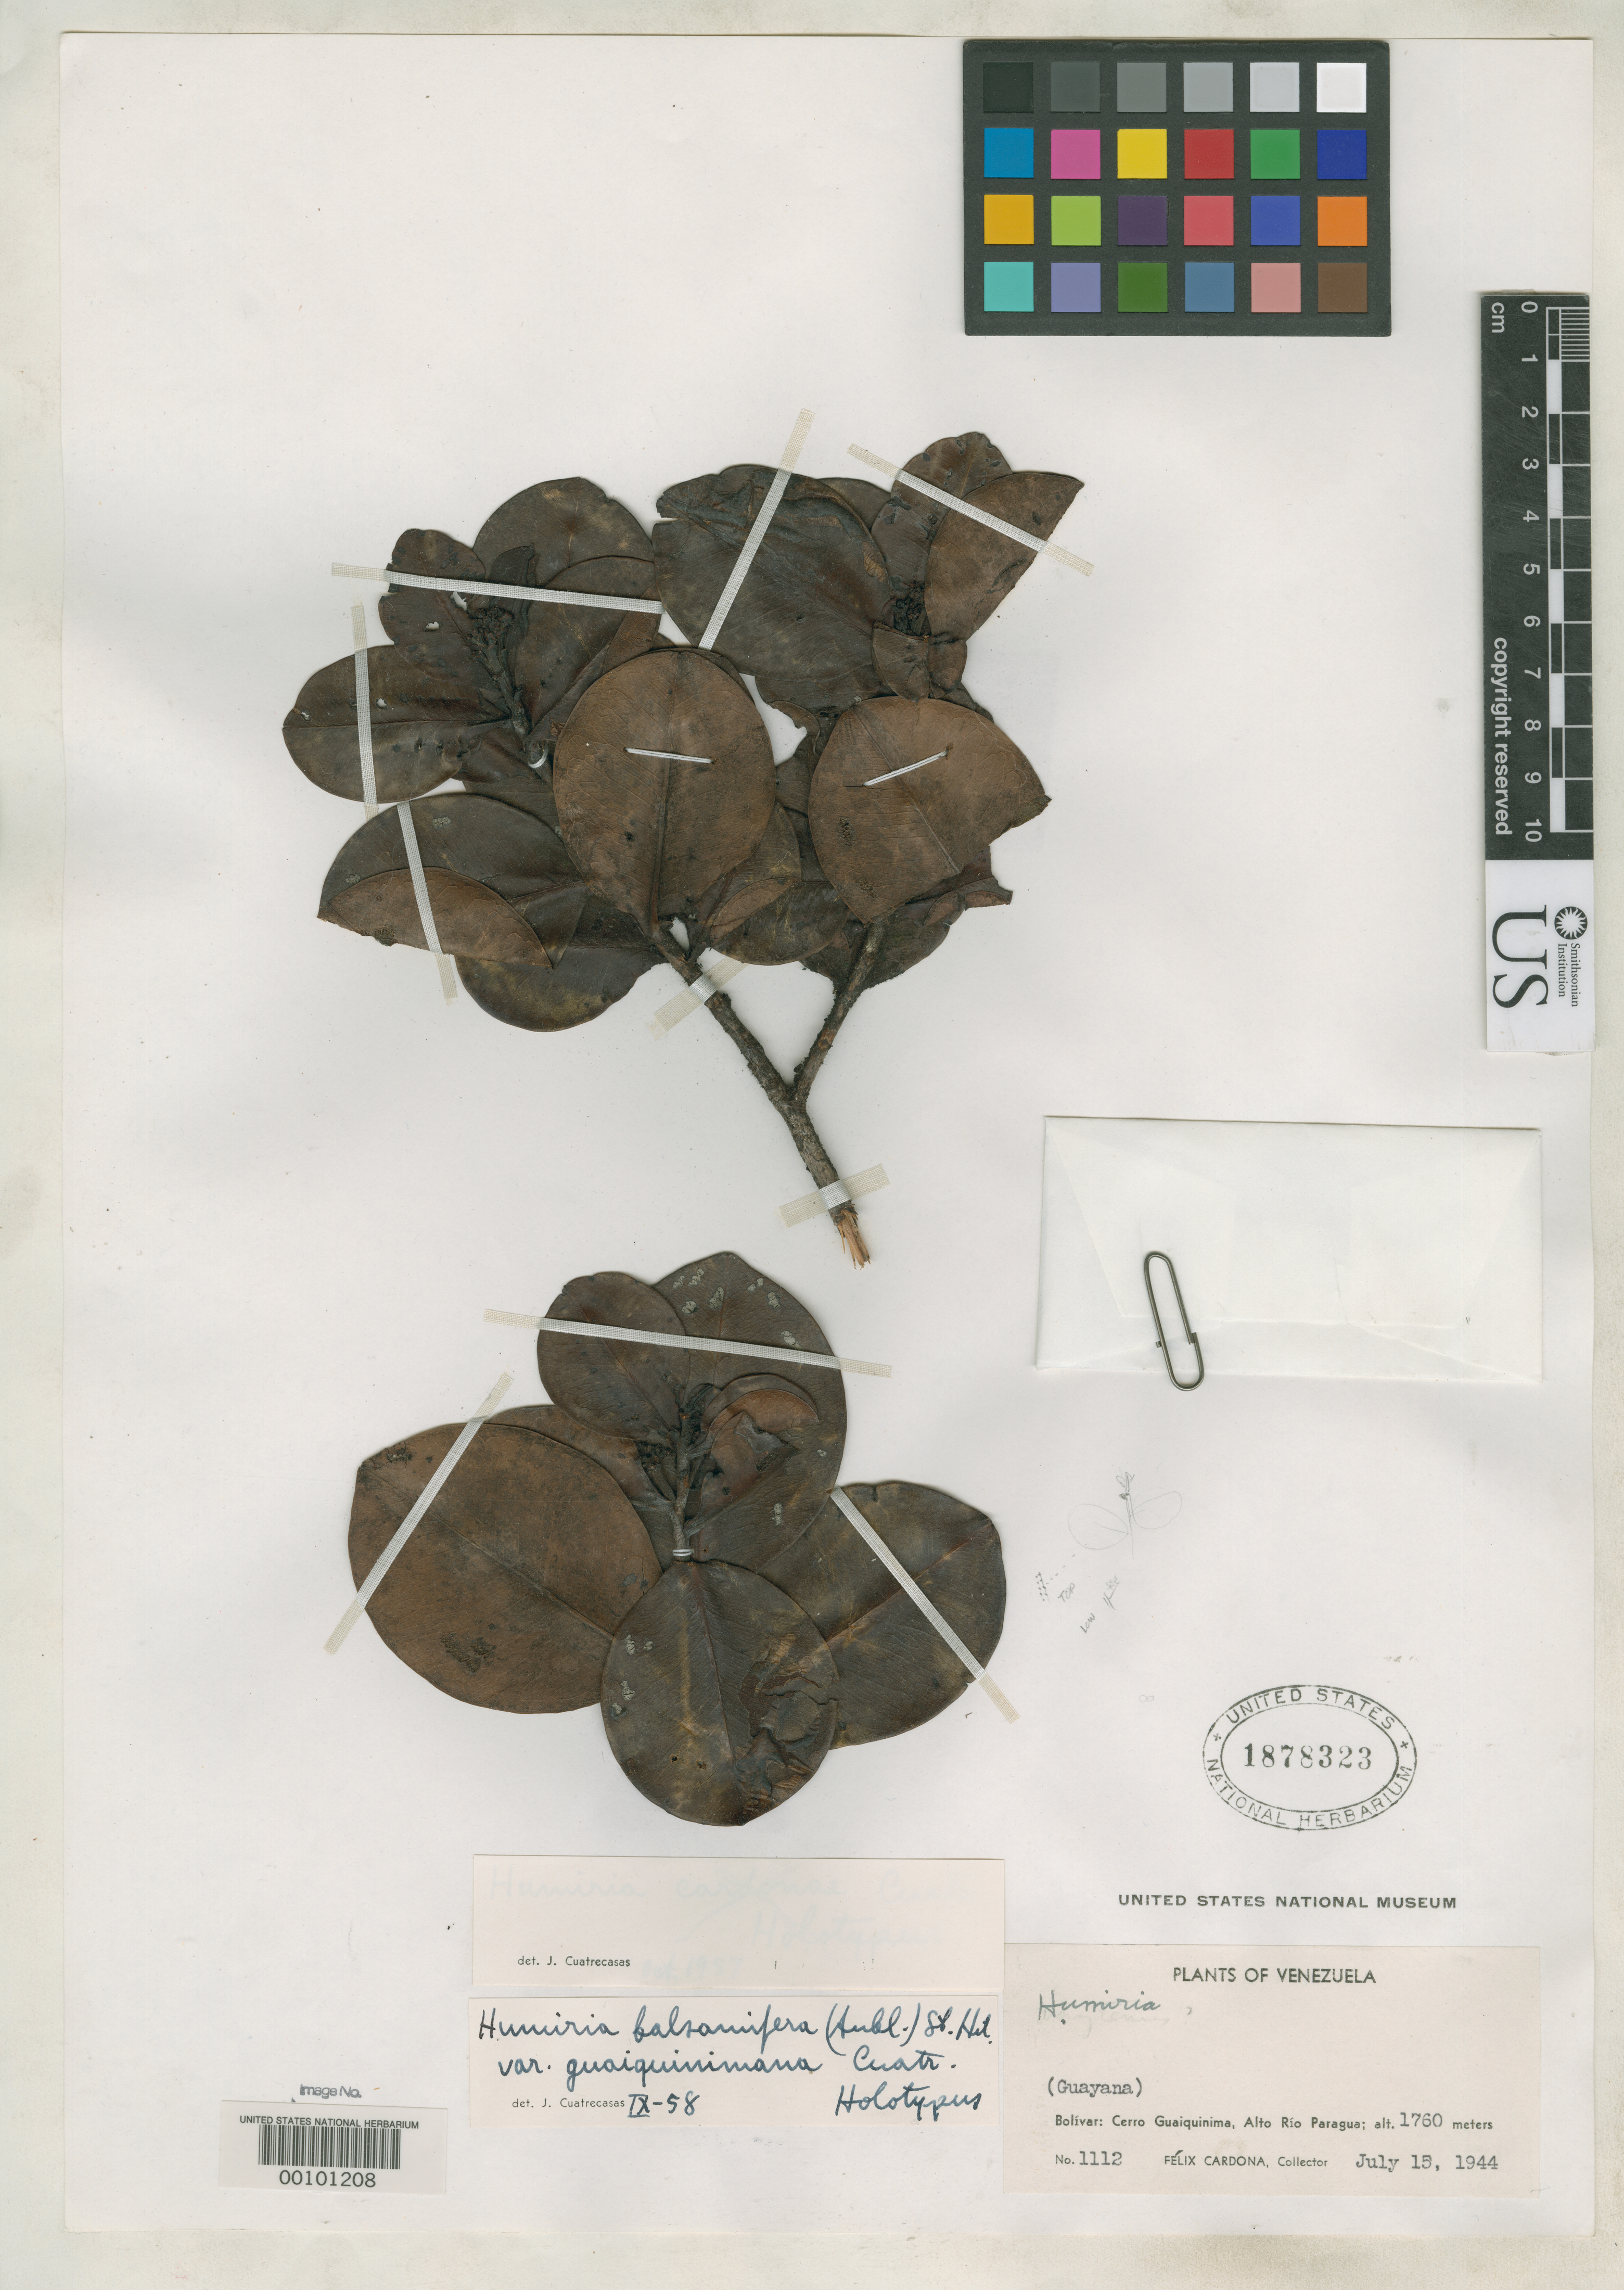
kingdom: Plantae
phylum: Tracheophyta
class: Magnoliopsida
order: Malpighiales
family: Humiriaceae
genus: Humiria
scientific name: Humiria balsamifera var. guaiquinimana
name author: Cuatrec.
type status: Holotype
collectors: F. Cardona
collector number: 1112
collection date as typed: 15 Jul 1944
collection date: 1944-07-15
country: Venezuela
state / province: Bolivar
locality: Cerro Guaiquinima, Altorio Paragua.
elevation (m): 1760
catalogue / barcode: US 1878323